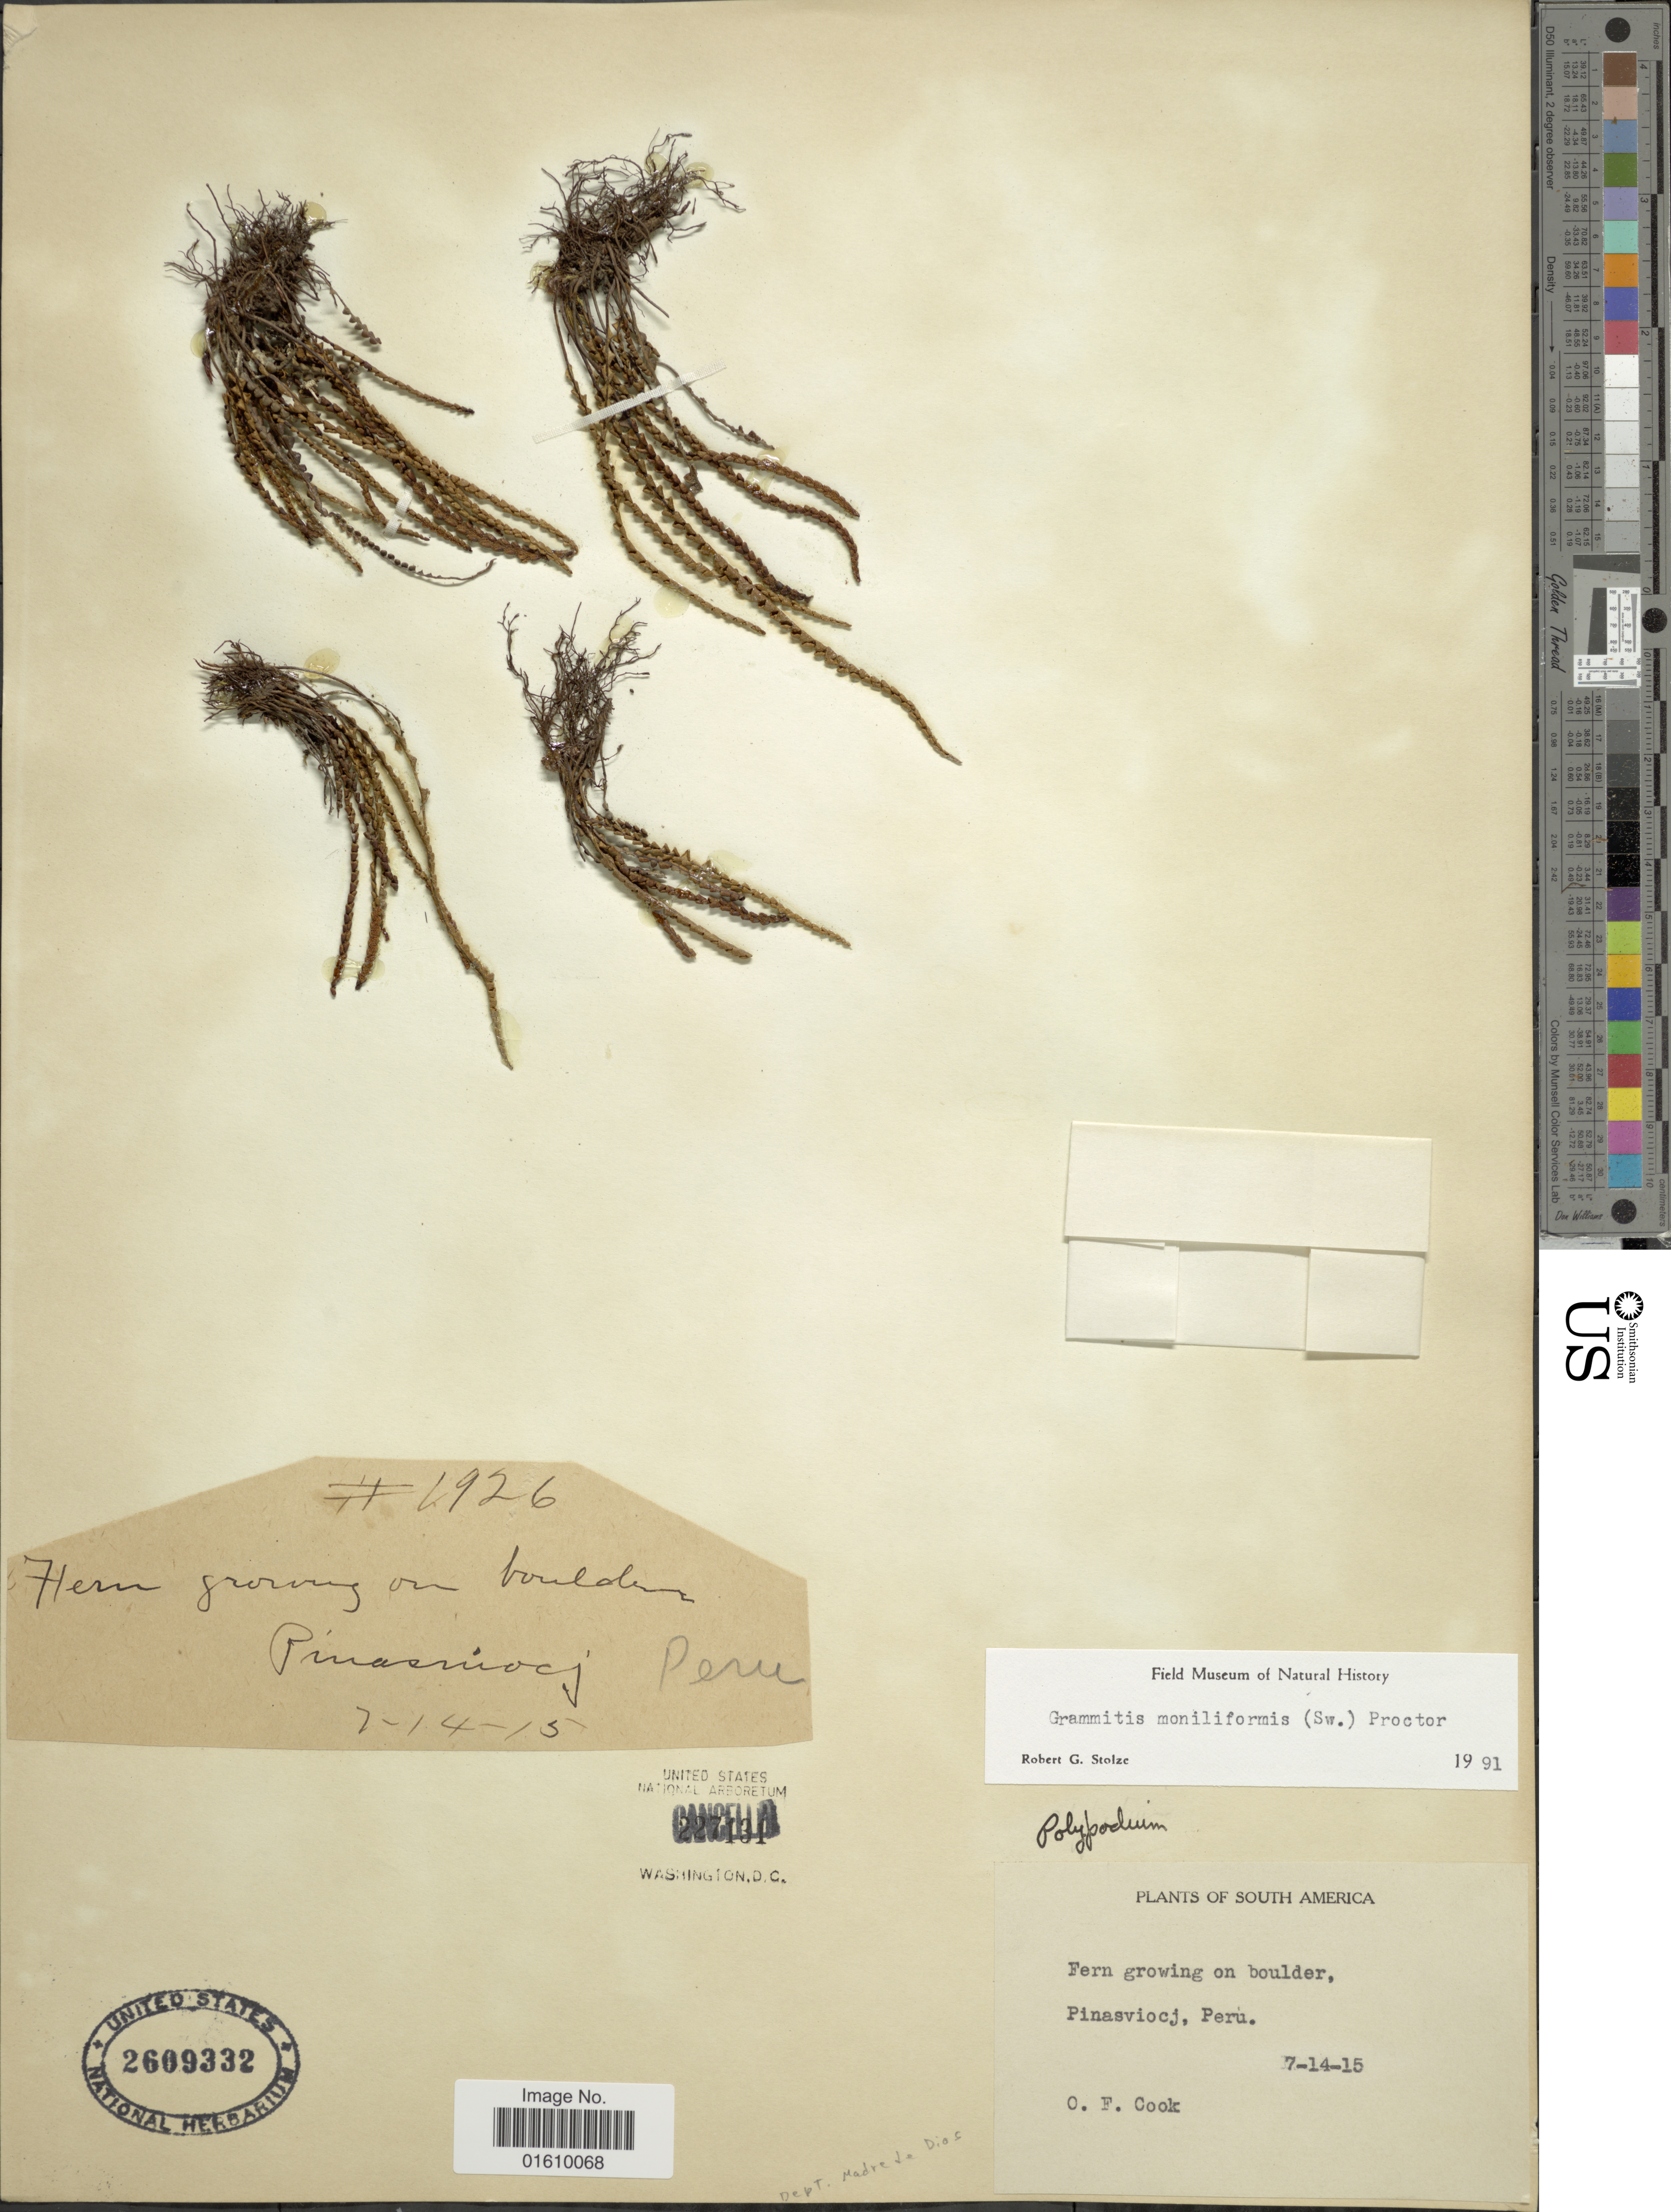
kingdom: Plantae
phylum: Tracheophyta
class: Polypodiopsida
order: Polypodiales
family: Polypodiaceae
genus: Melpomene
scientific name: Melpomene moniliformis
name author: (Lag. ex Sw.) A.R. Sm. & R.C. Moran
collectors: O. F. Cook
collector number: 1926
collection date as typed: Transcribed d/m/y: 14/7/15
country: Peru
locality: Pinasviocj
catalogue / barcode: US 2609332